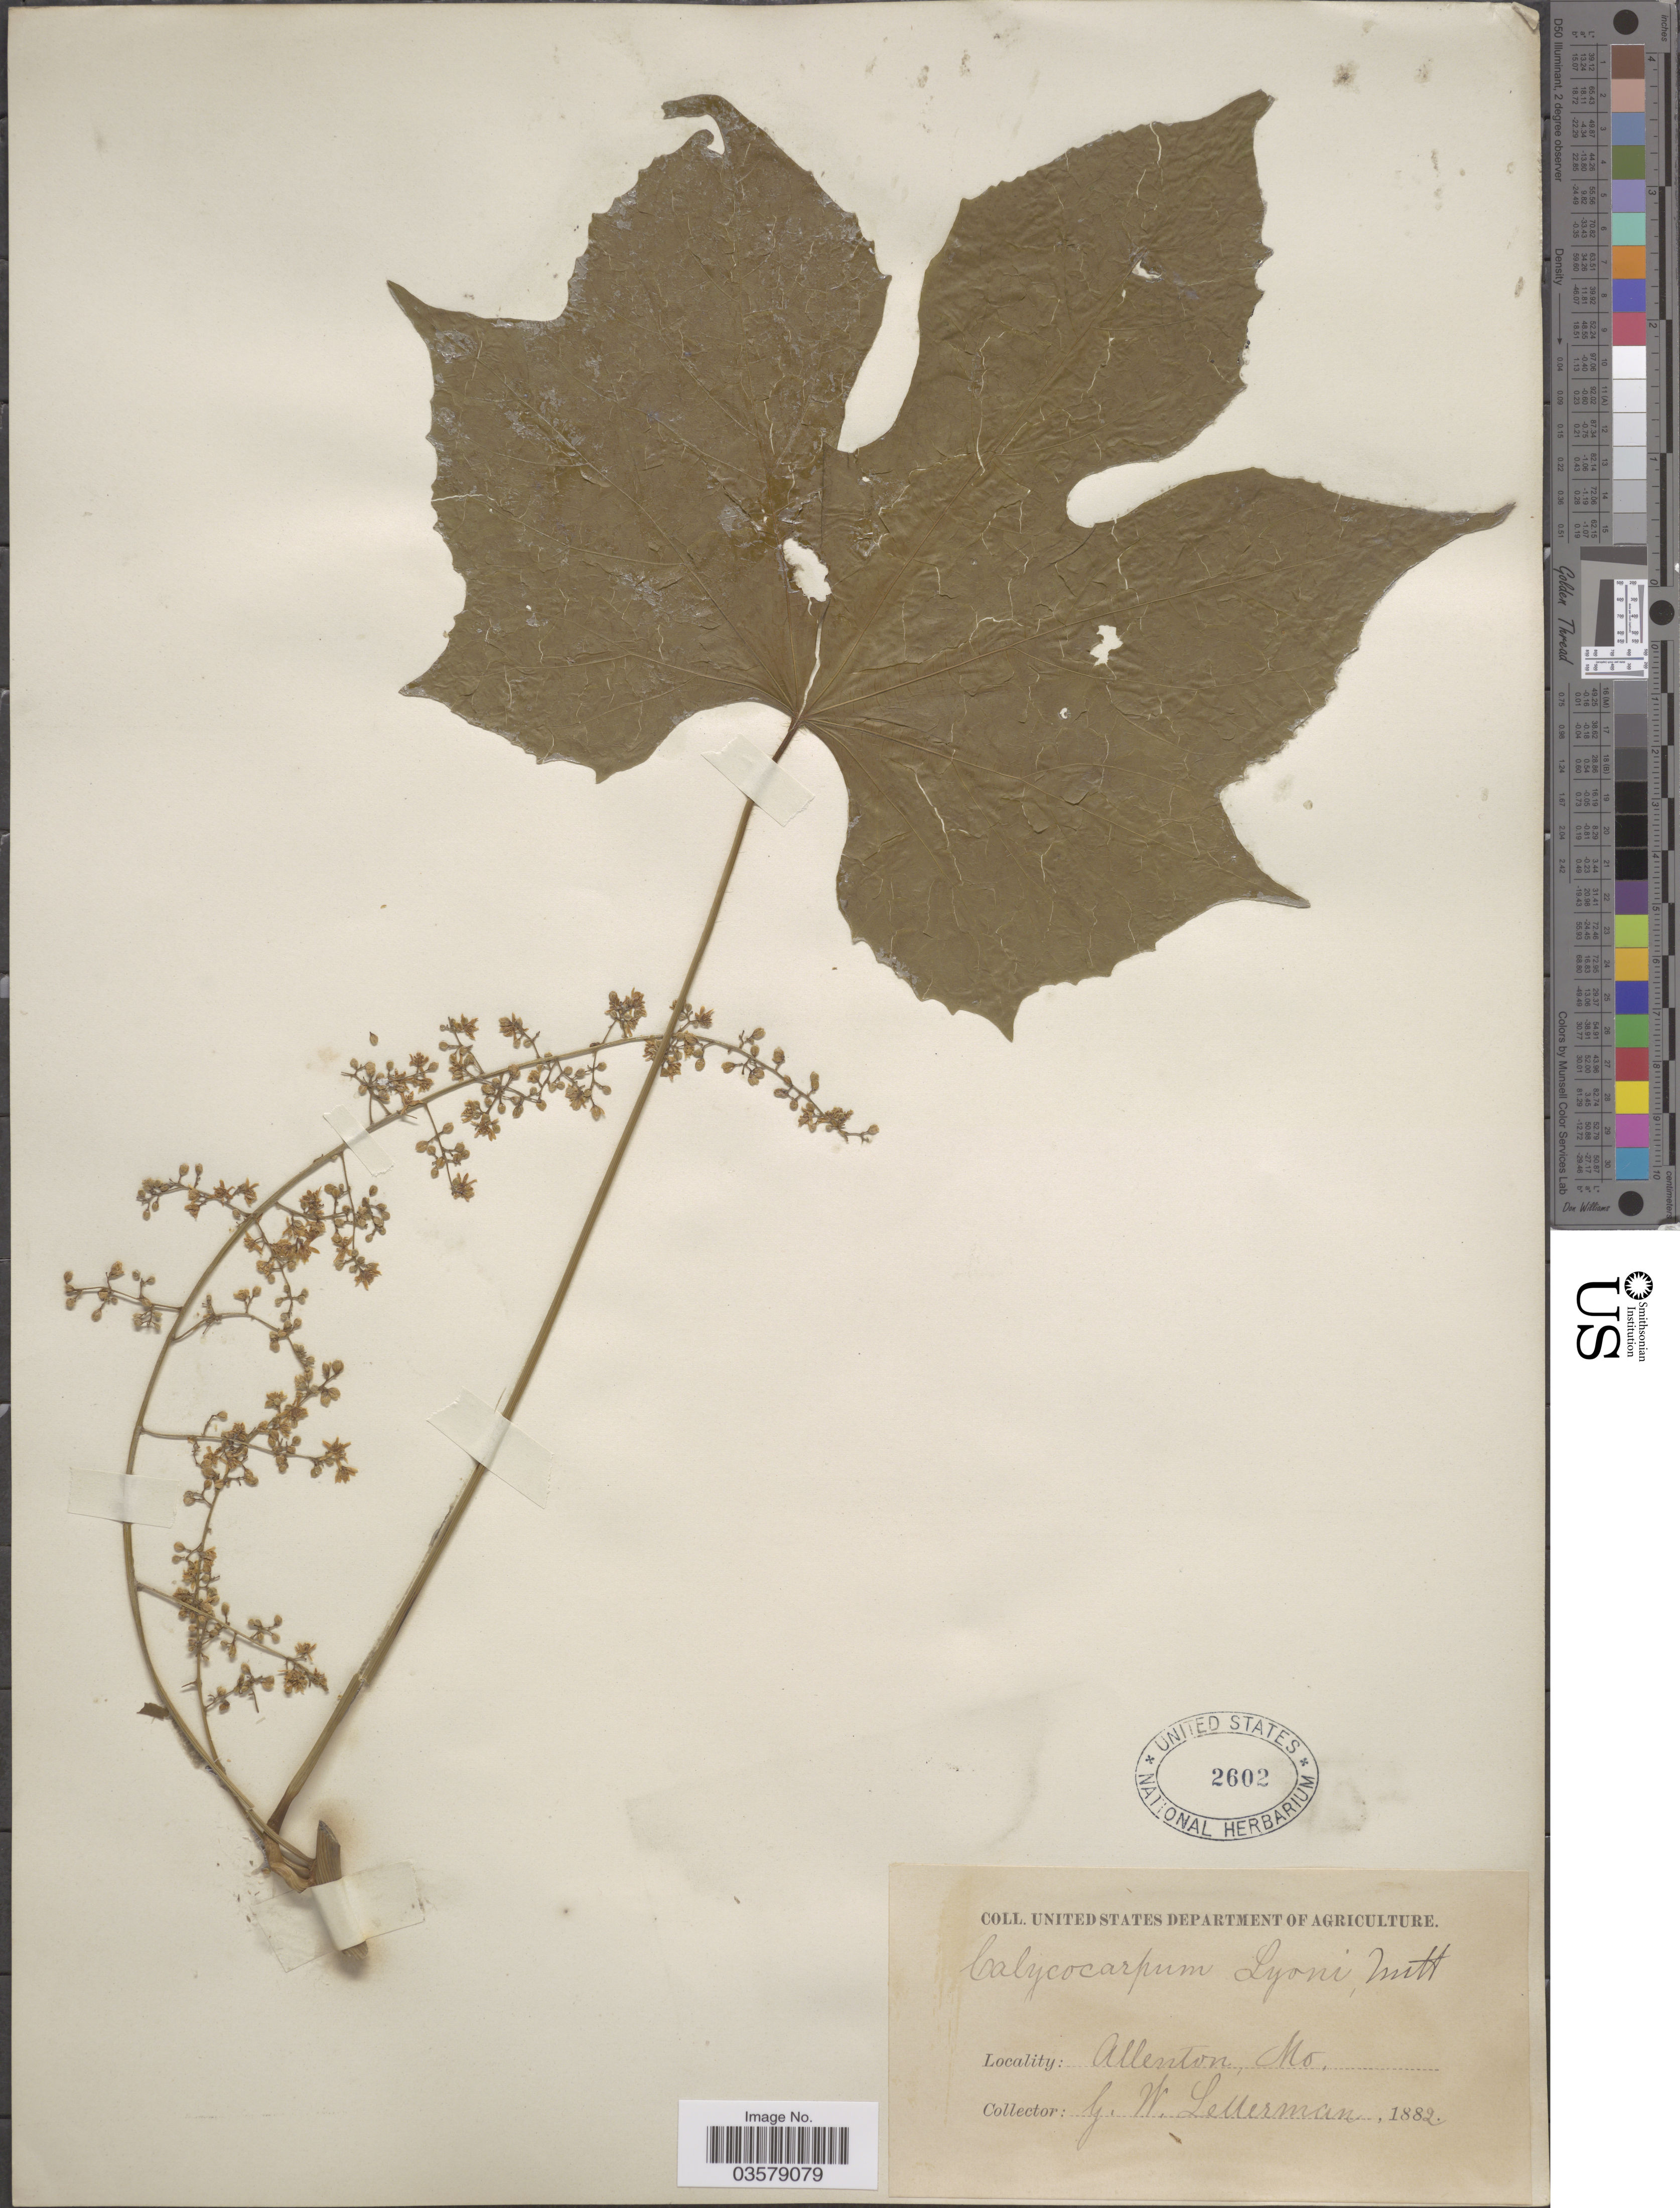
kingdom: Plantae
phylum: Tracheophyta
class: Magnoliopsida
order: Ranunculales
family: Menispermaceae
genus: Calycocarpum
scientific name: Calycocarpum lyonii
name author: (Pursh) A. Gray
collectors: G. W. Letterman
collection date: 1882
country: United States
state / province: Missouri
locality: Allenton.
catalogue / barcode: US 2602